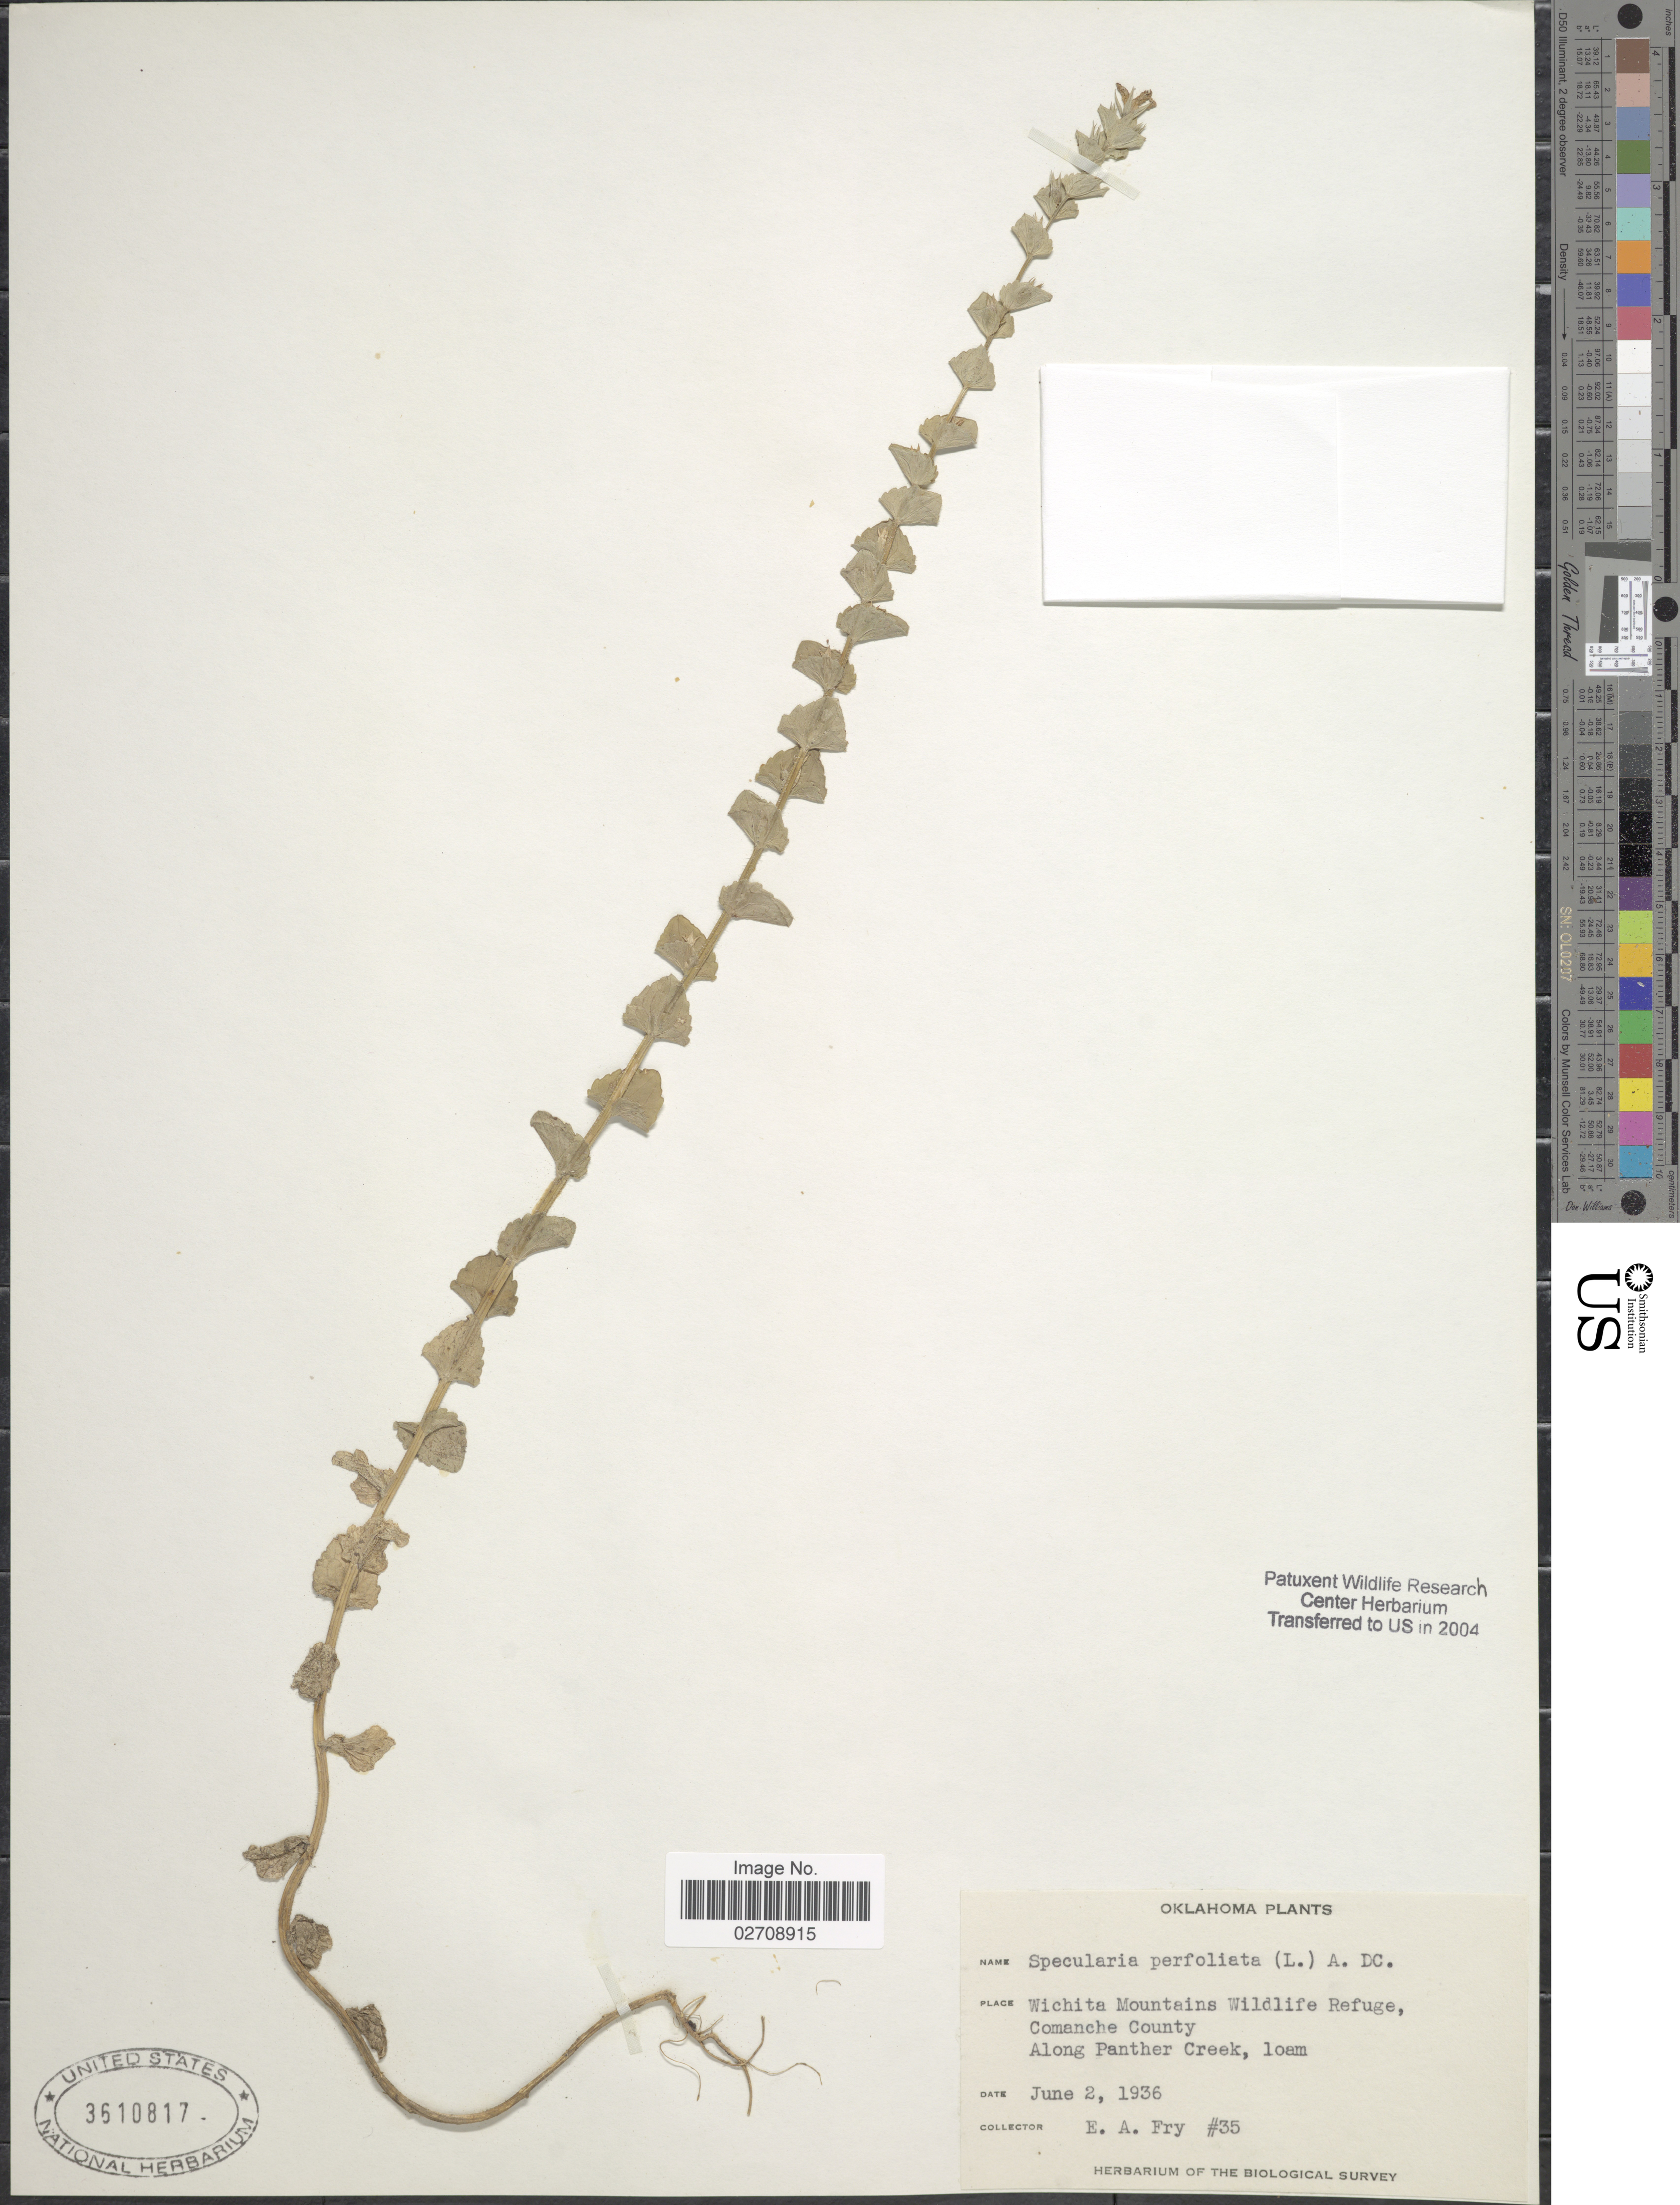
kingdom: Plantae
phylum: Tracheophyta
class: Magnoliopsida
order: Asterales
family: Campanulaceae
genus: Triodanis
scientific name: Triodanis perfoliata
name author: (L.) Nieuwl.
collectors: E. Fry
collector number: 335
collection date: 1936-06-02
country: United States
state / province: Oklahoma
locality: Oklahoma, Wichita Mountains Wildlife Refuge, Comanche County, Along Panther Creek, Loam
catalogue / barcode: US 3610817